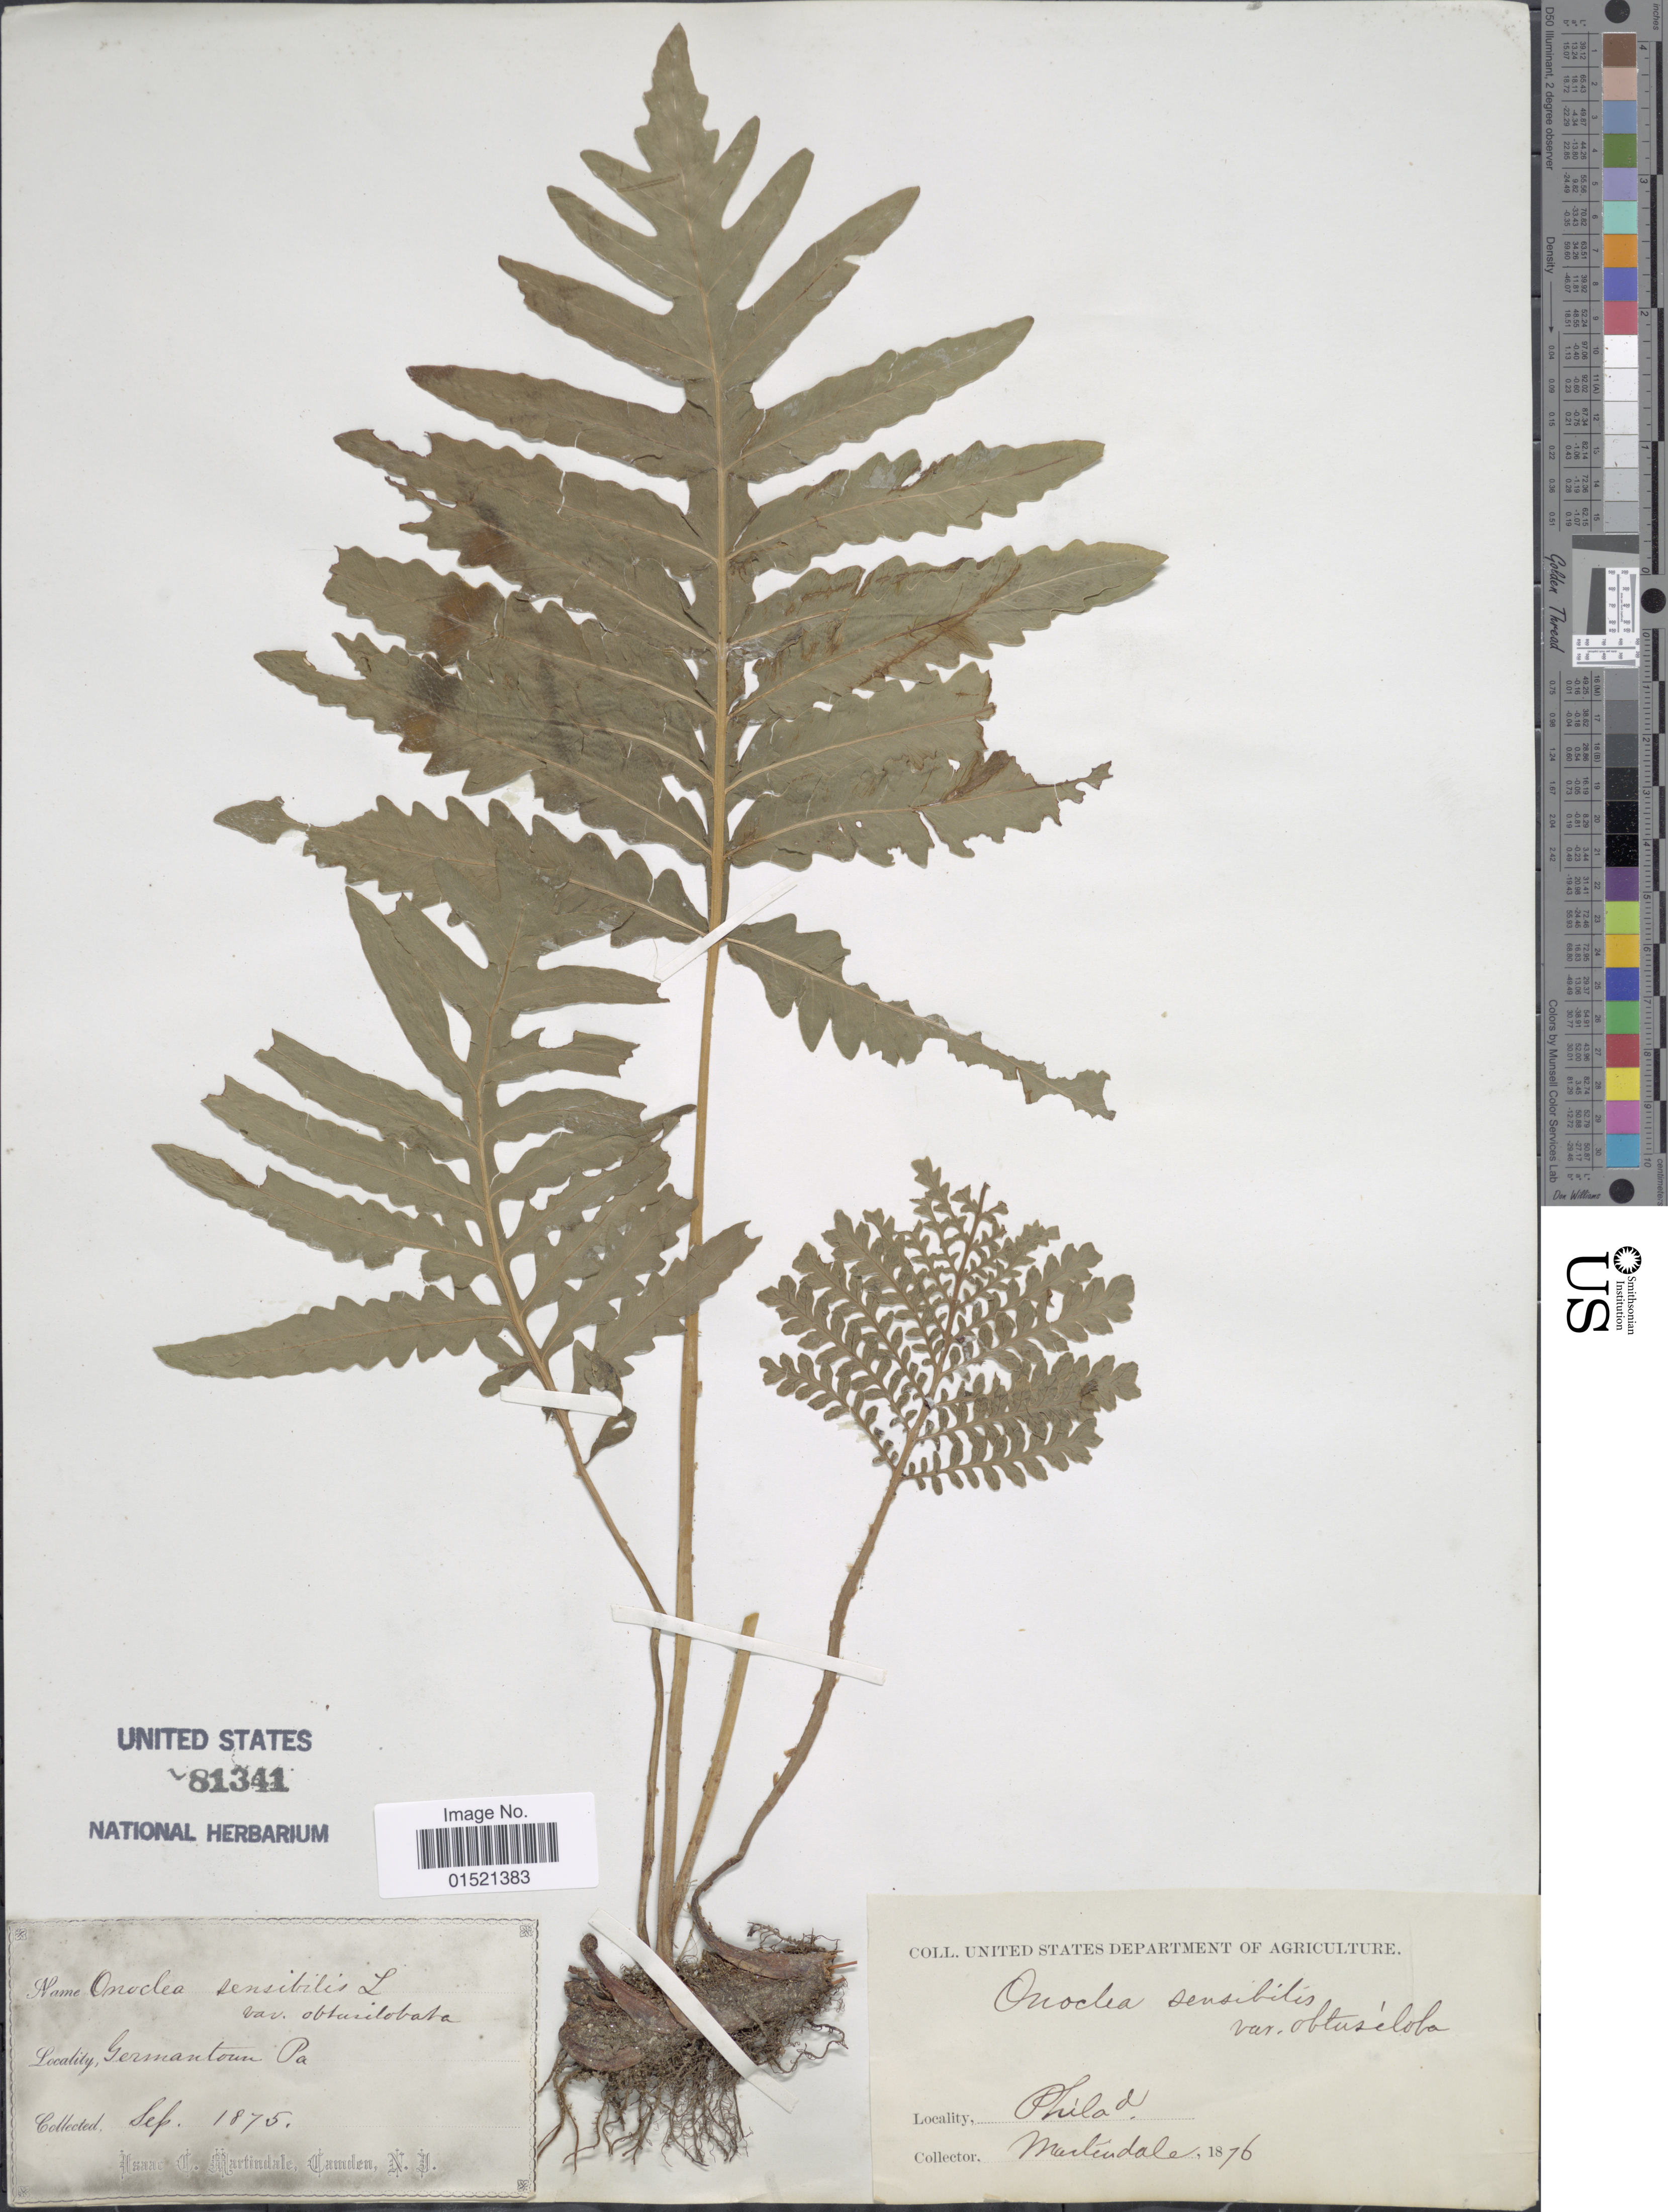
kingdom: Plantae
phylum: Tracheophyta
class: Polypodiopsida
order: Polypodiales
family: Onocleaceae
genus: Onoclea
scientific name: Onoclea sensibilis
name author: L.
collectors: I. C. Martindale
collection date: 1875-09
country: United States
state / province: Pennsylvania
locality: Germantown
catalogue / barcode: US 81341